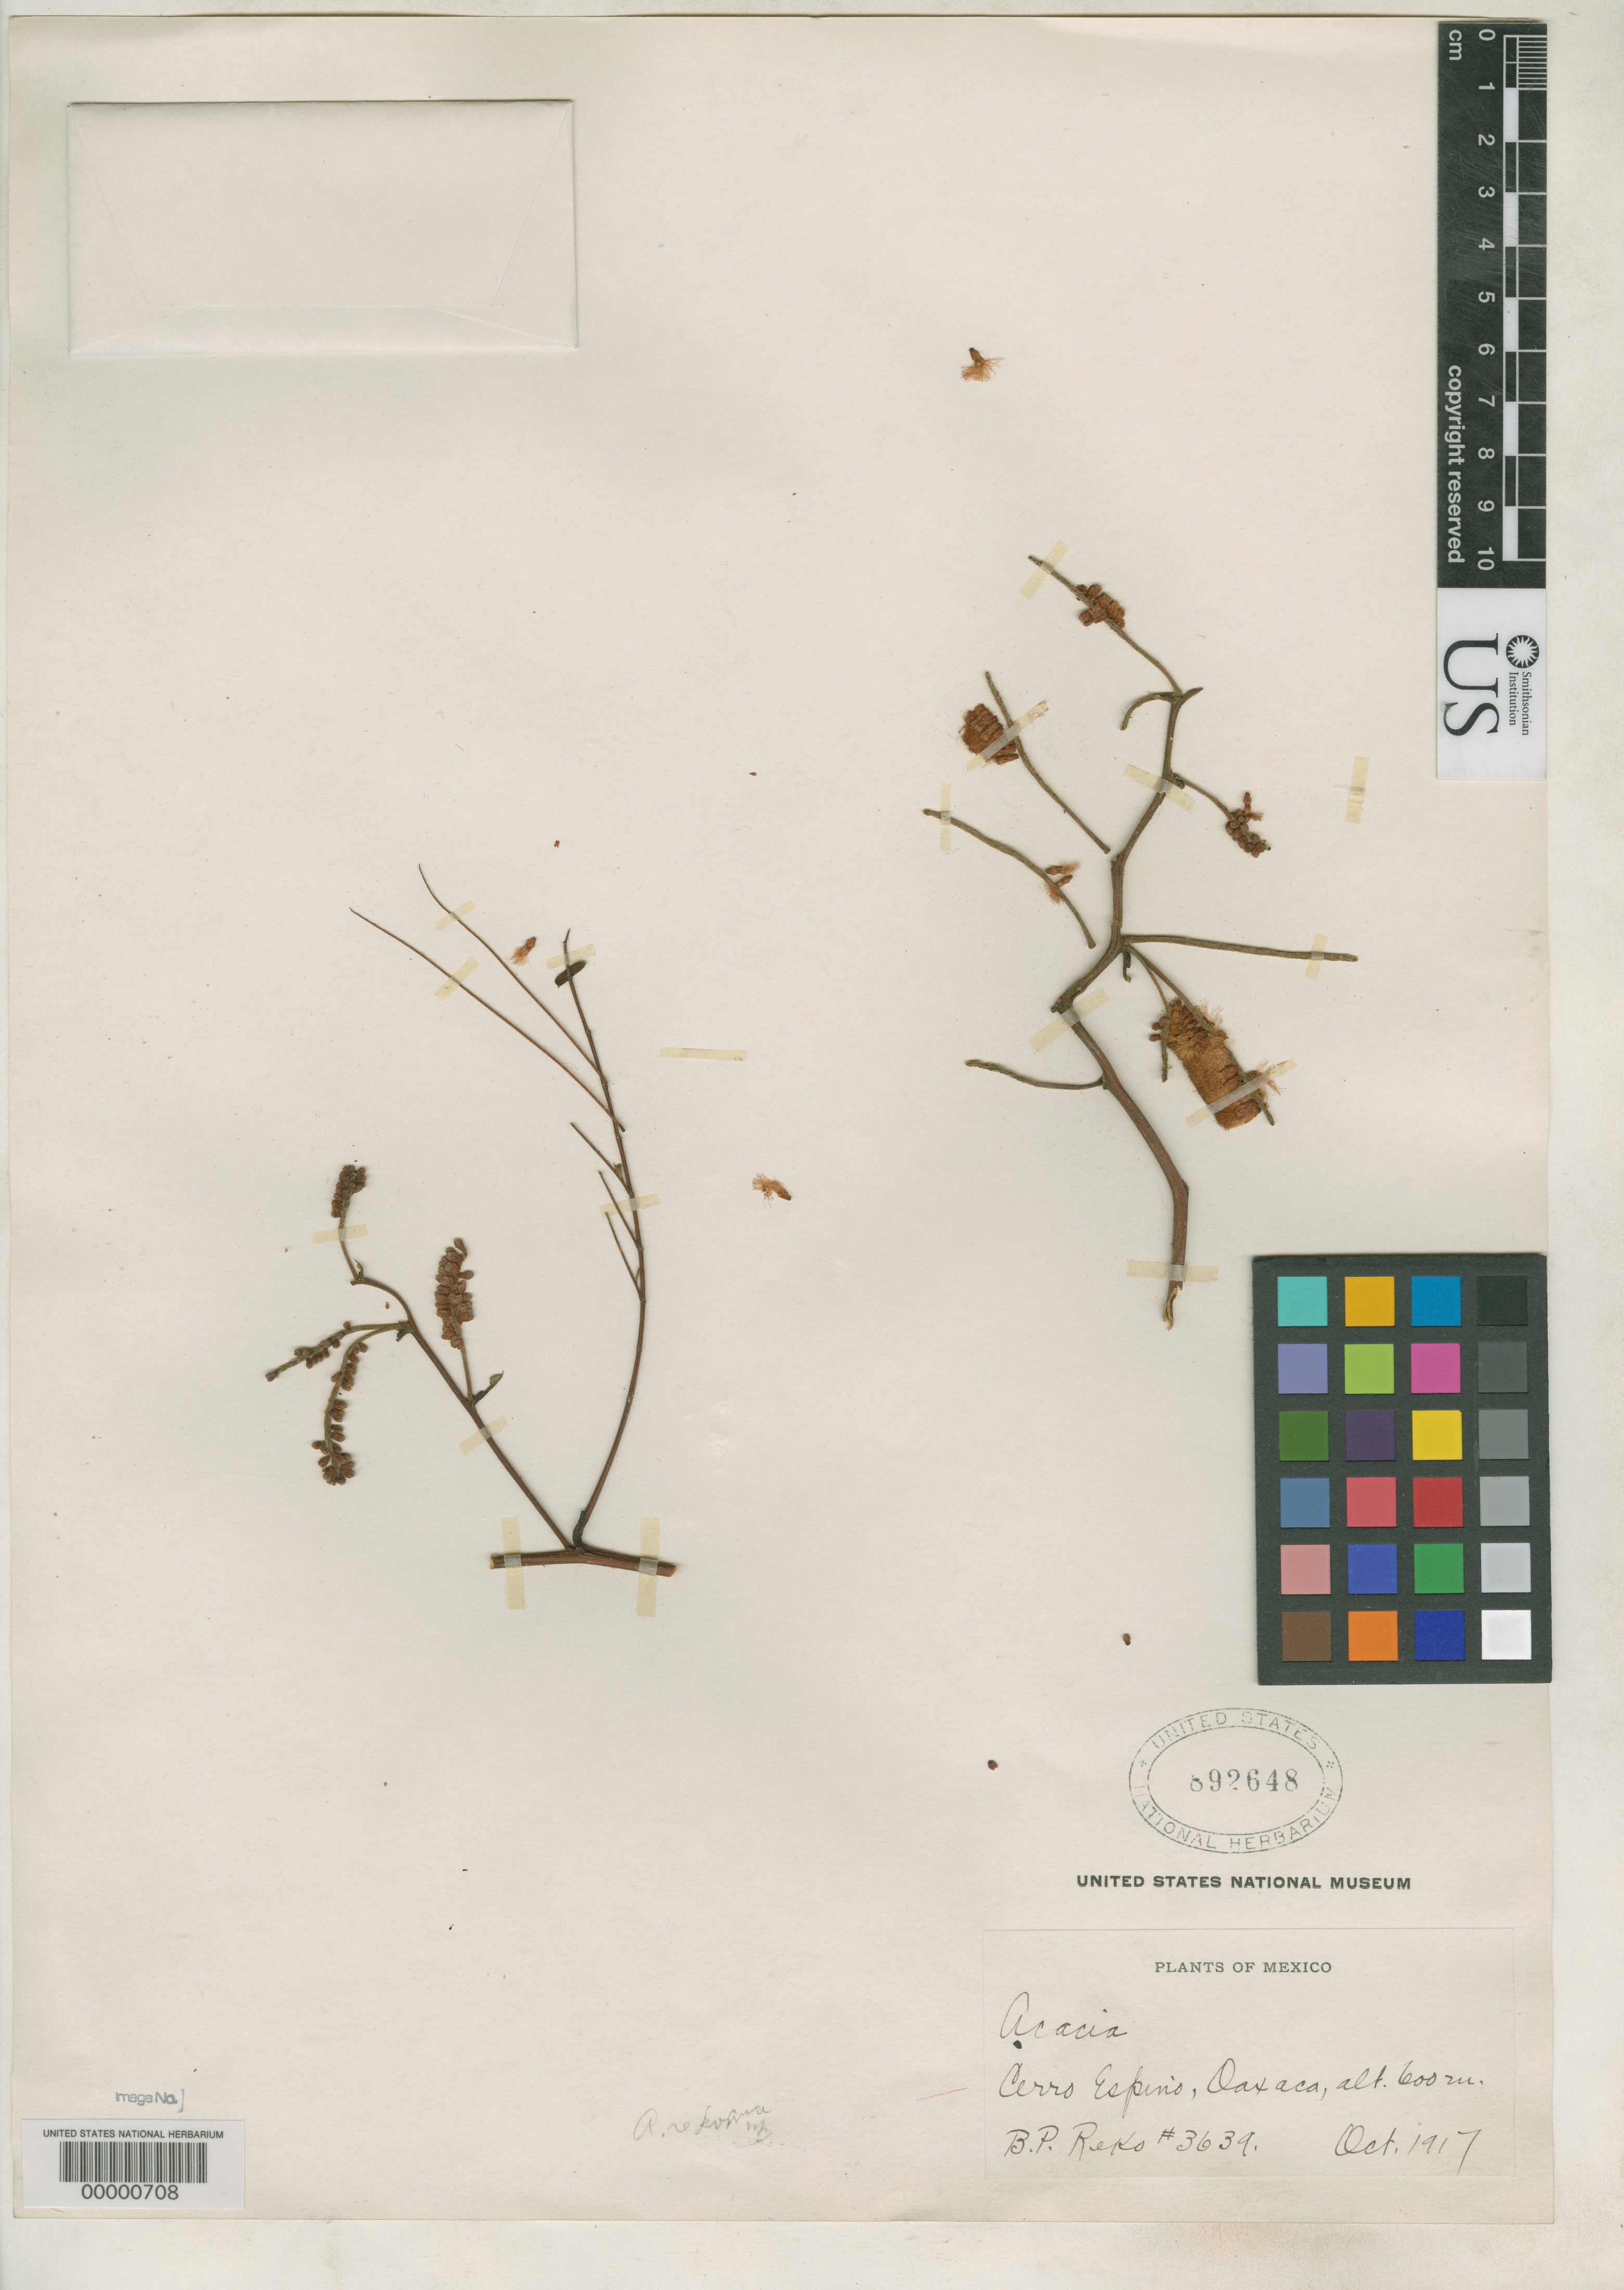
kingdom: Plantae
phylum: Tracheophyta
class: Magnoliopsida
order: Fabales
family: Fabaceae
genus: Senegalia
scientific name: Senegalia rekoana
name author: Britton & Rose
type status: Isotype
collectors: B. P. Reko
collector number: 3639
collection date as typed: Oct 1917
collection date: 1917-10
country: Mexico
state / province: Oaxaca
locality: Cerro Espino.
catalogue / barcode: US 892648